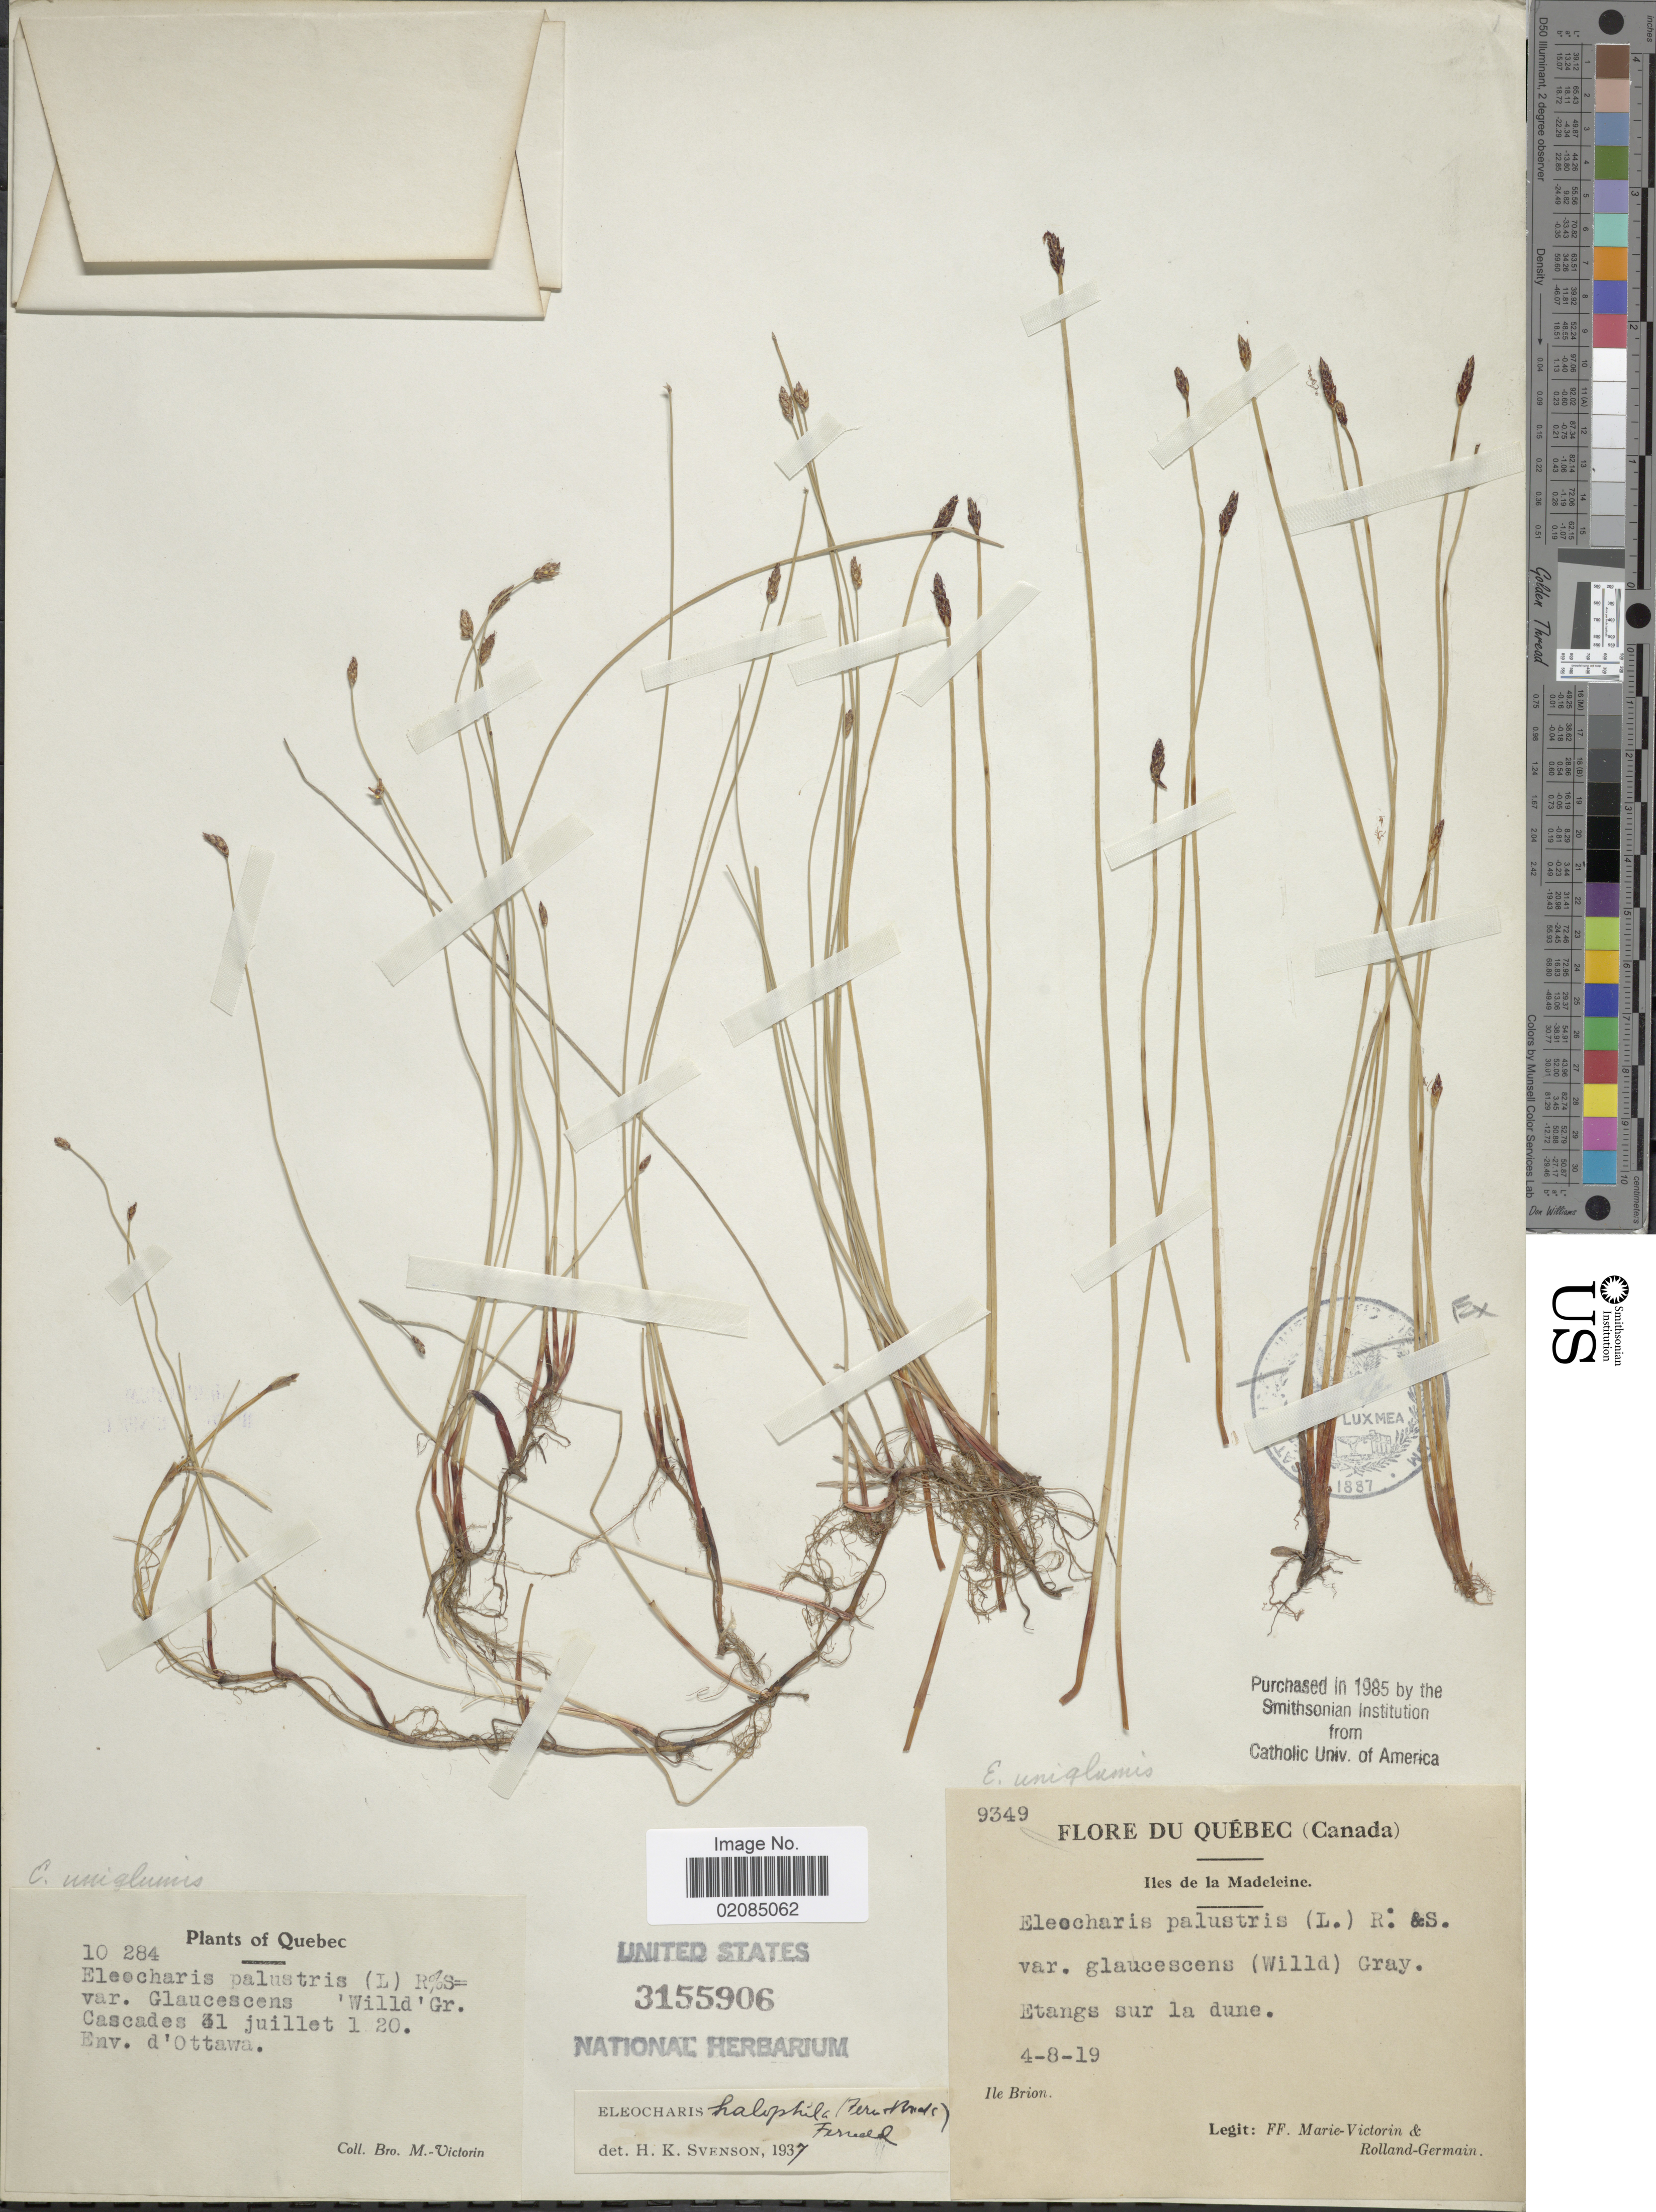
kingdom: Plantae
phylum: Tracheophyta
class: Liliopsida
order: Poales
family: Cyperaceae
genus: Eleocharis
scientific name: Eleocharis uniglumis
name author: (Link) Schult.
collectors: F. Marie-Victorin & Rolland-Germain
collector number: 9349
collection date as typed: Transcribed d/m/y: 4/8/19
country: Canada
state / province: Quebec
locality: Etangs sur la dune, Ile Brion, cascades, Env. d'Ottawa, Iles de la Madeleine.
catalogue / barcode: US 3155906